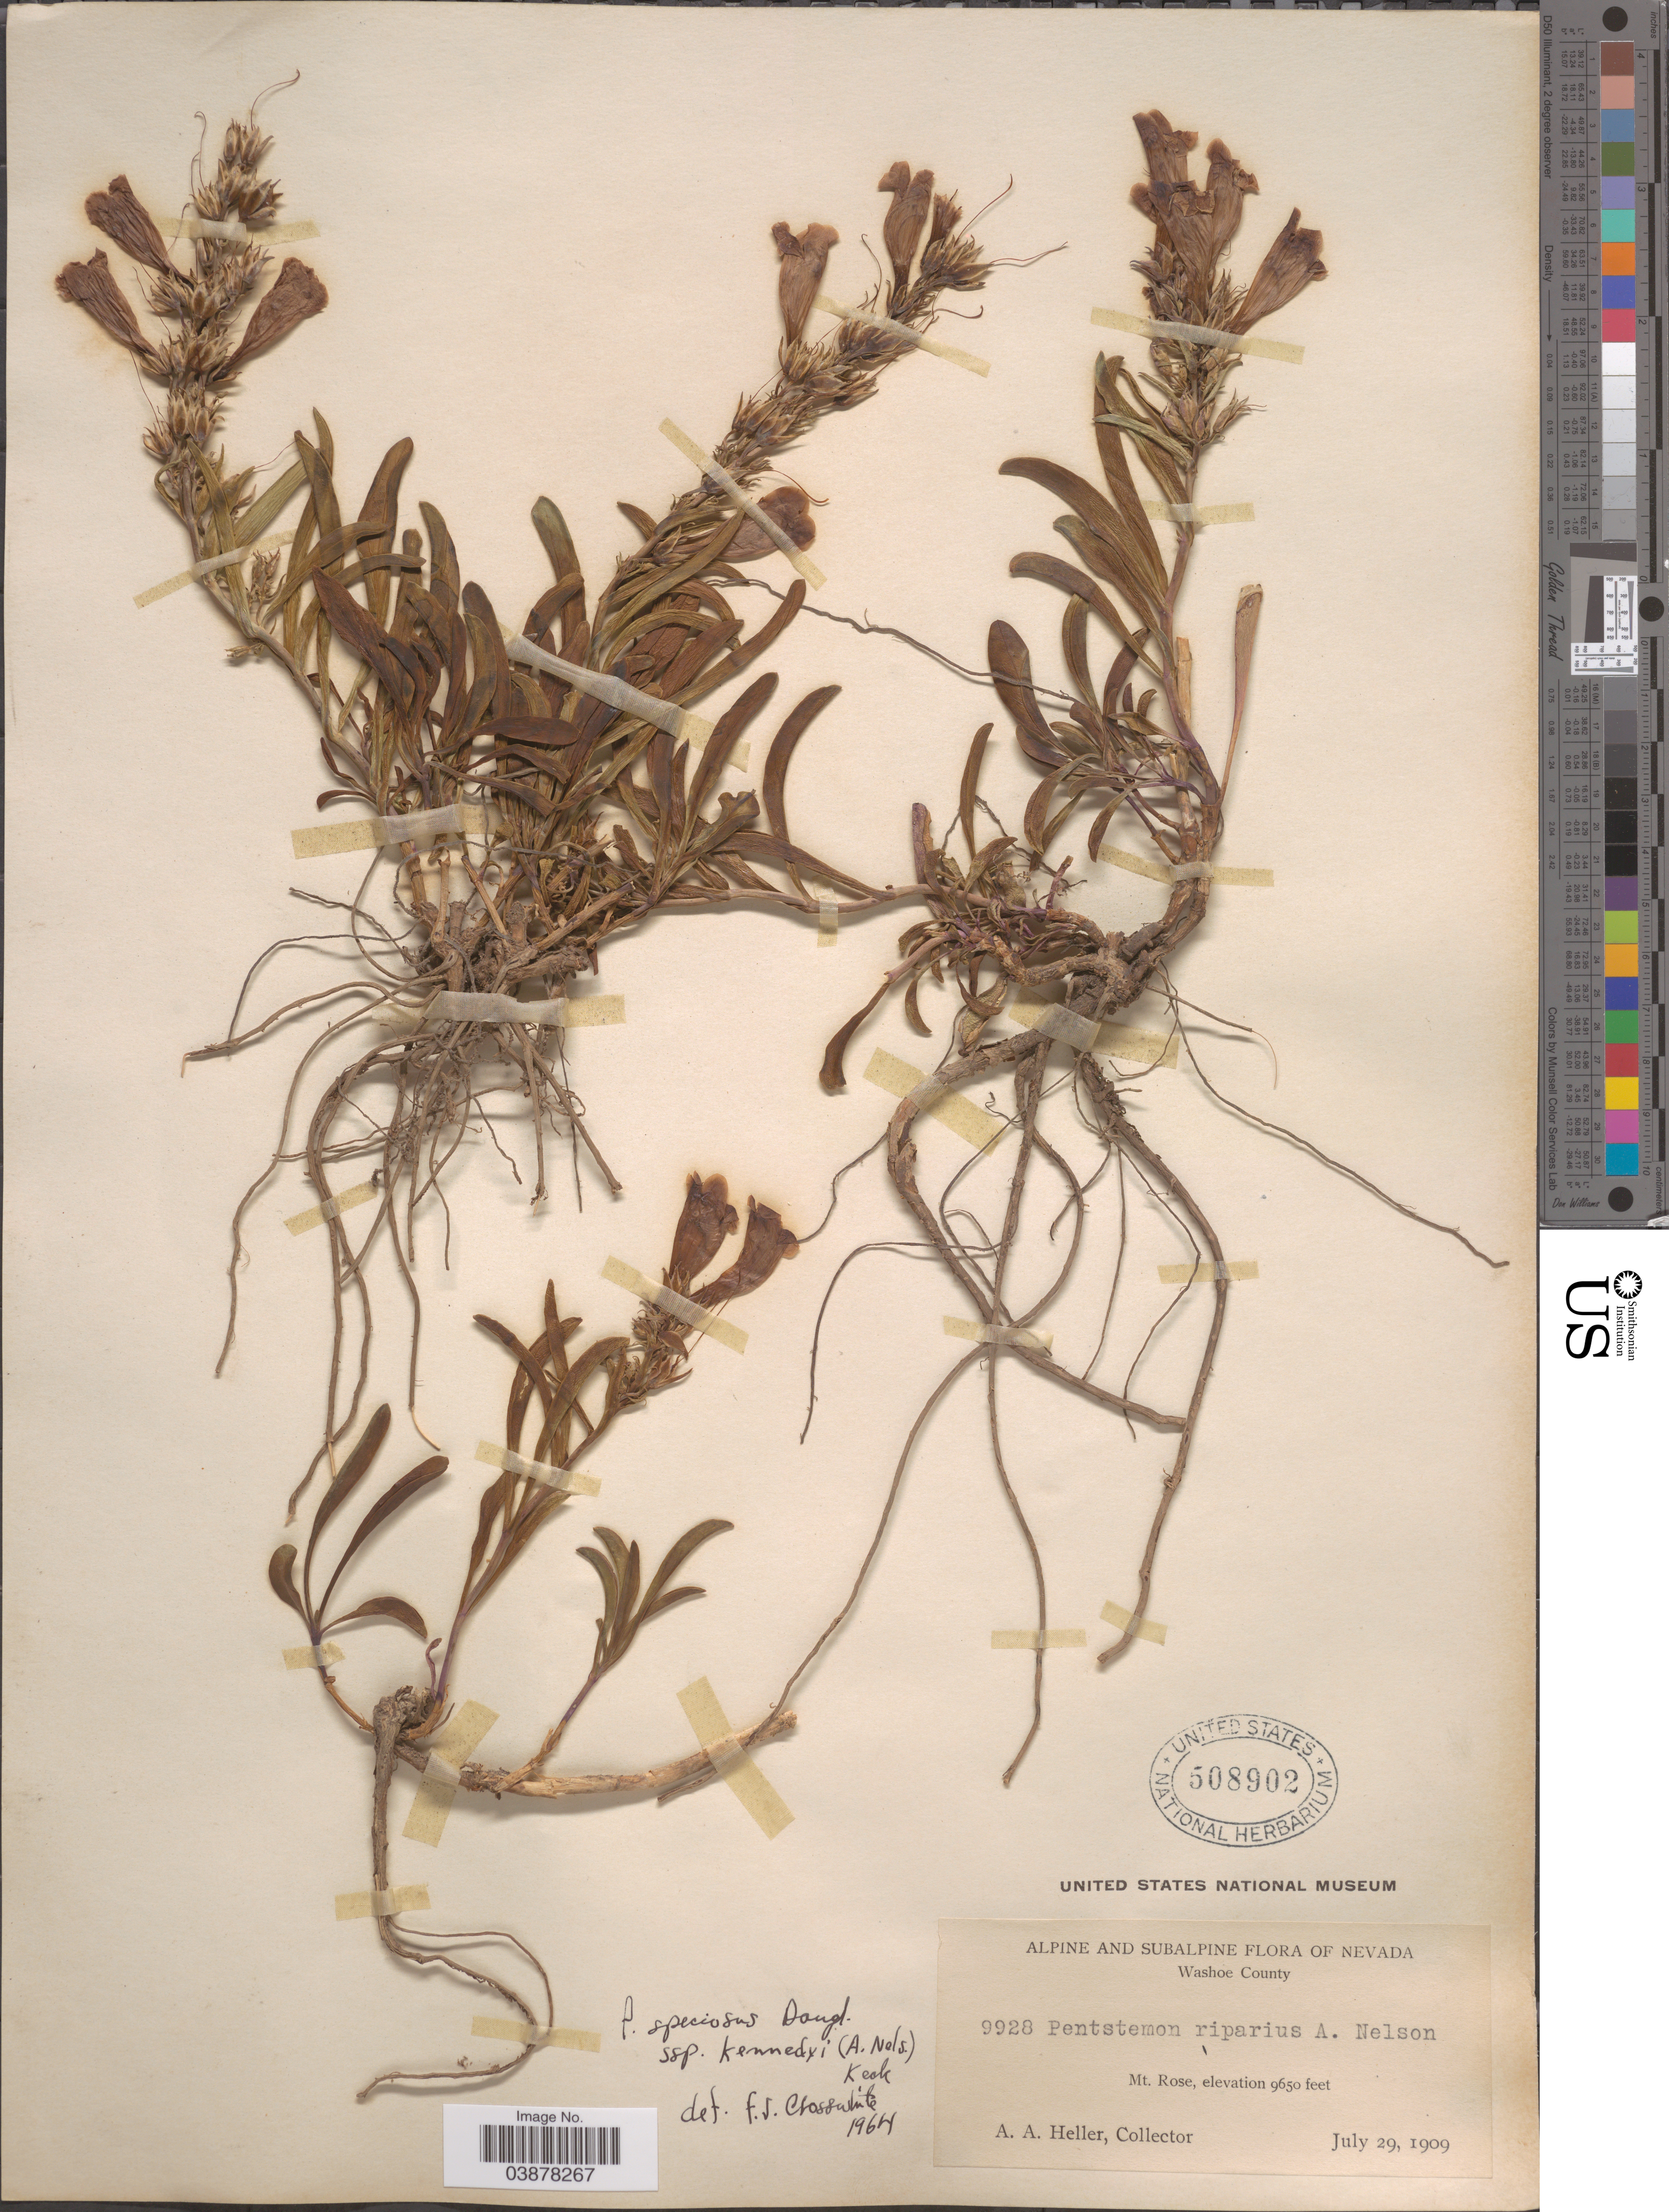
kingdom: Plantae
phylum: Tracheophyta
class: Magnoliopsida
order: Lamiales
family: Plantaginaceae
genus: Penstemon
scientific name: Penstemon speciosus subsp. kennedyi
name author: (A. Nelson) D.D. Keck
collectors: A. A. Heller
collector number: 9928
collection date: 1909-07-29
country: United States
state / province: Nevada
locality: Alpine and Subalpine. Washoe County. Mt. Rose.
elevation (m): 2941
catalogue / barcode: US 508902